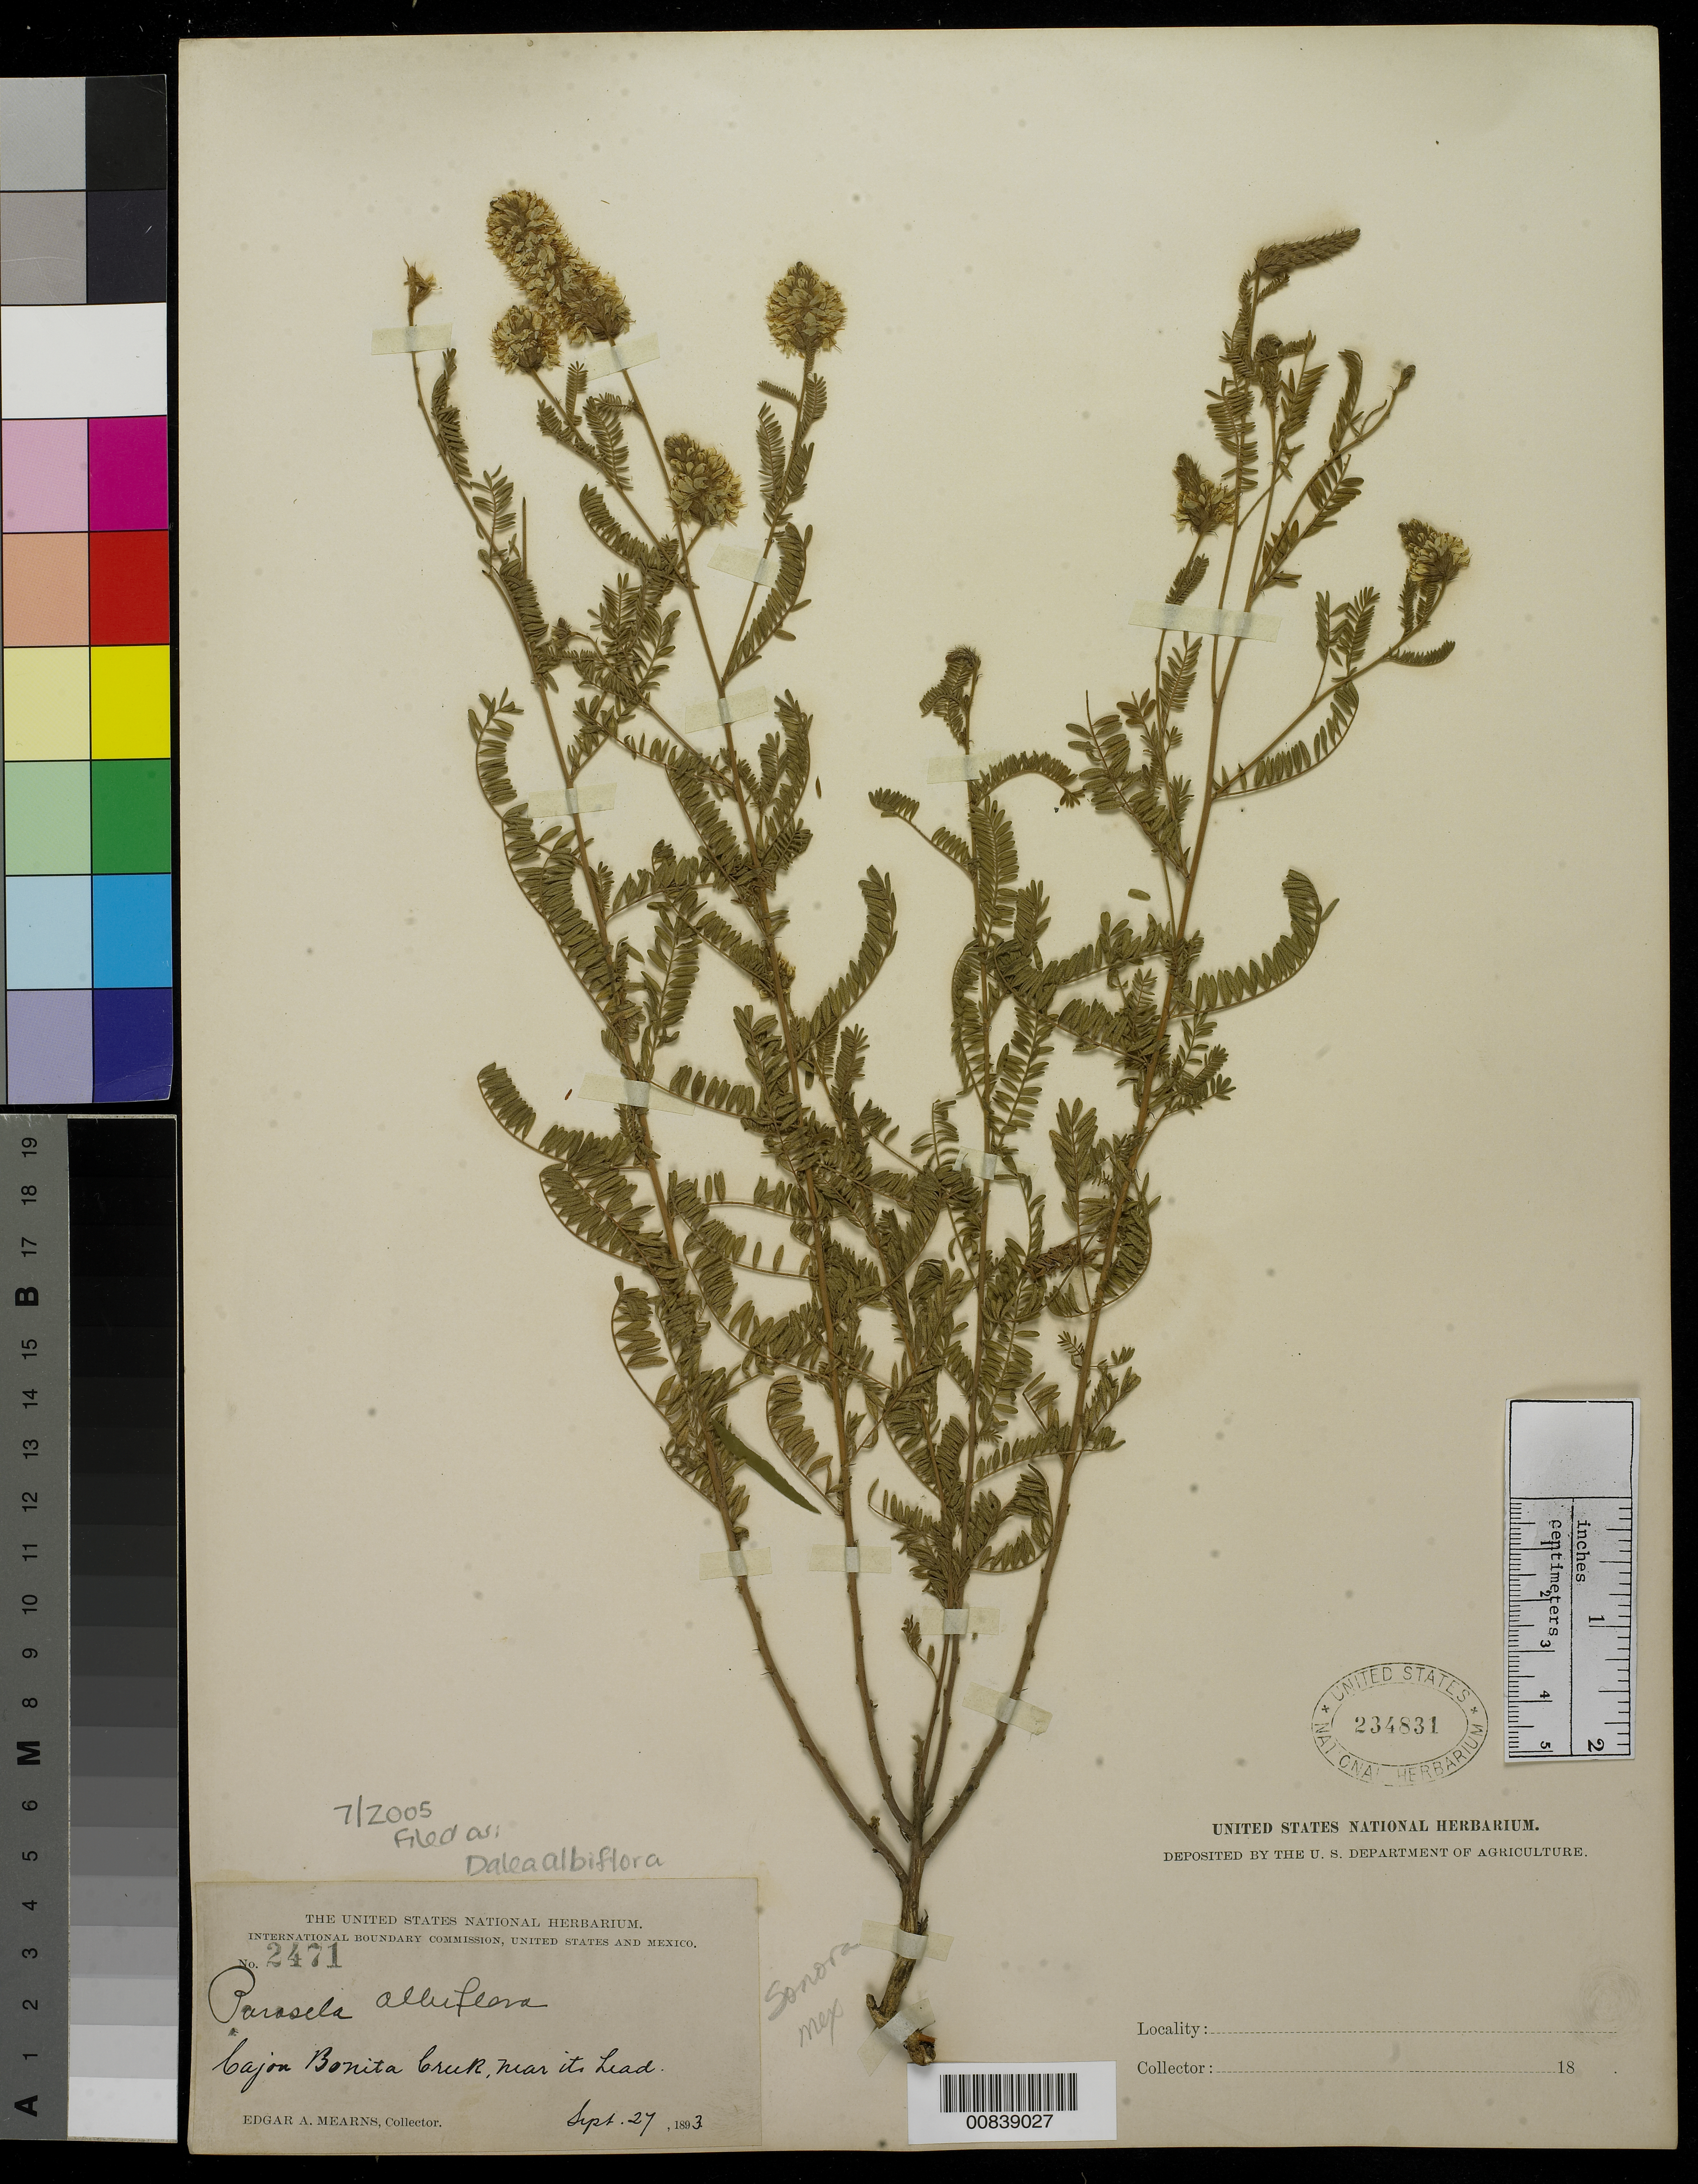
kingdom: Plantae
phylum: Tracheophyta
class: Magnoliopsida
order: Fabales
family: Fabaceae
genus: Dalea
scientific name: Dalea albiflora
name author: A. Gray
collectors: E. A. Mearns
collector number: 2471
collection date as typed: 27 Sep 1893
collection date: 1893-09-27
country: Mexico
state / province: Sonora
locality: Cajon Bonita Creek, near its head.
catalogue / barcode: US 234831